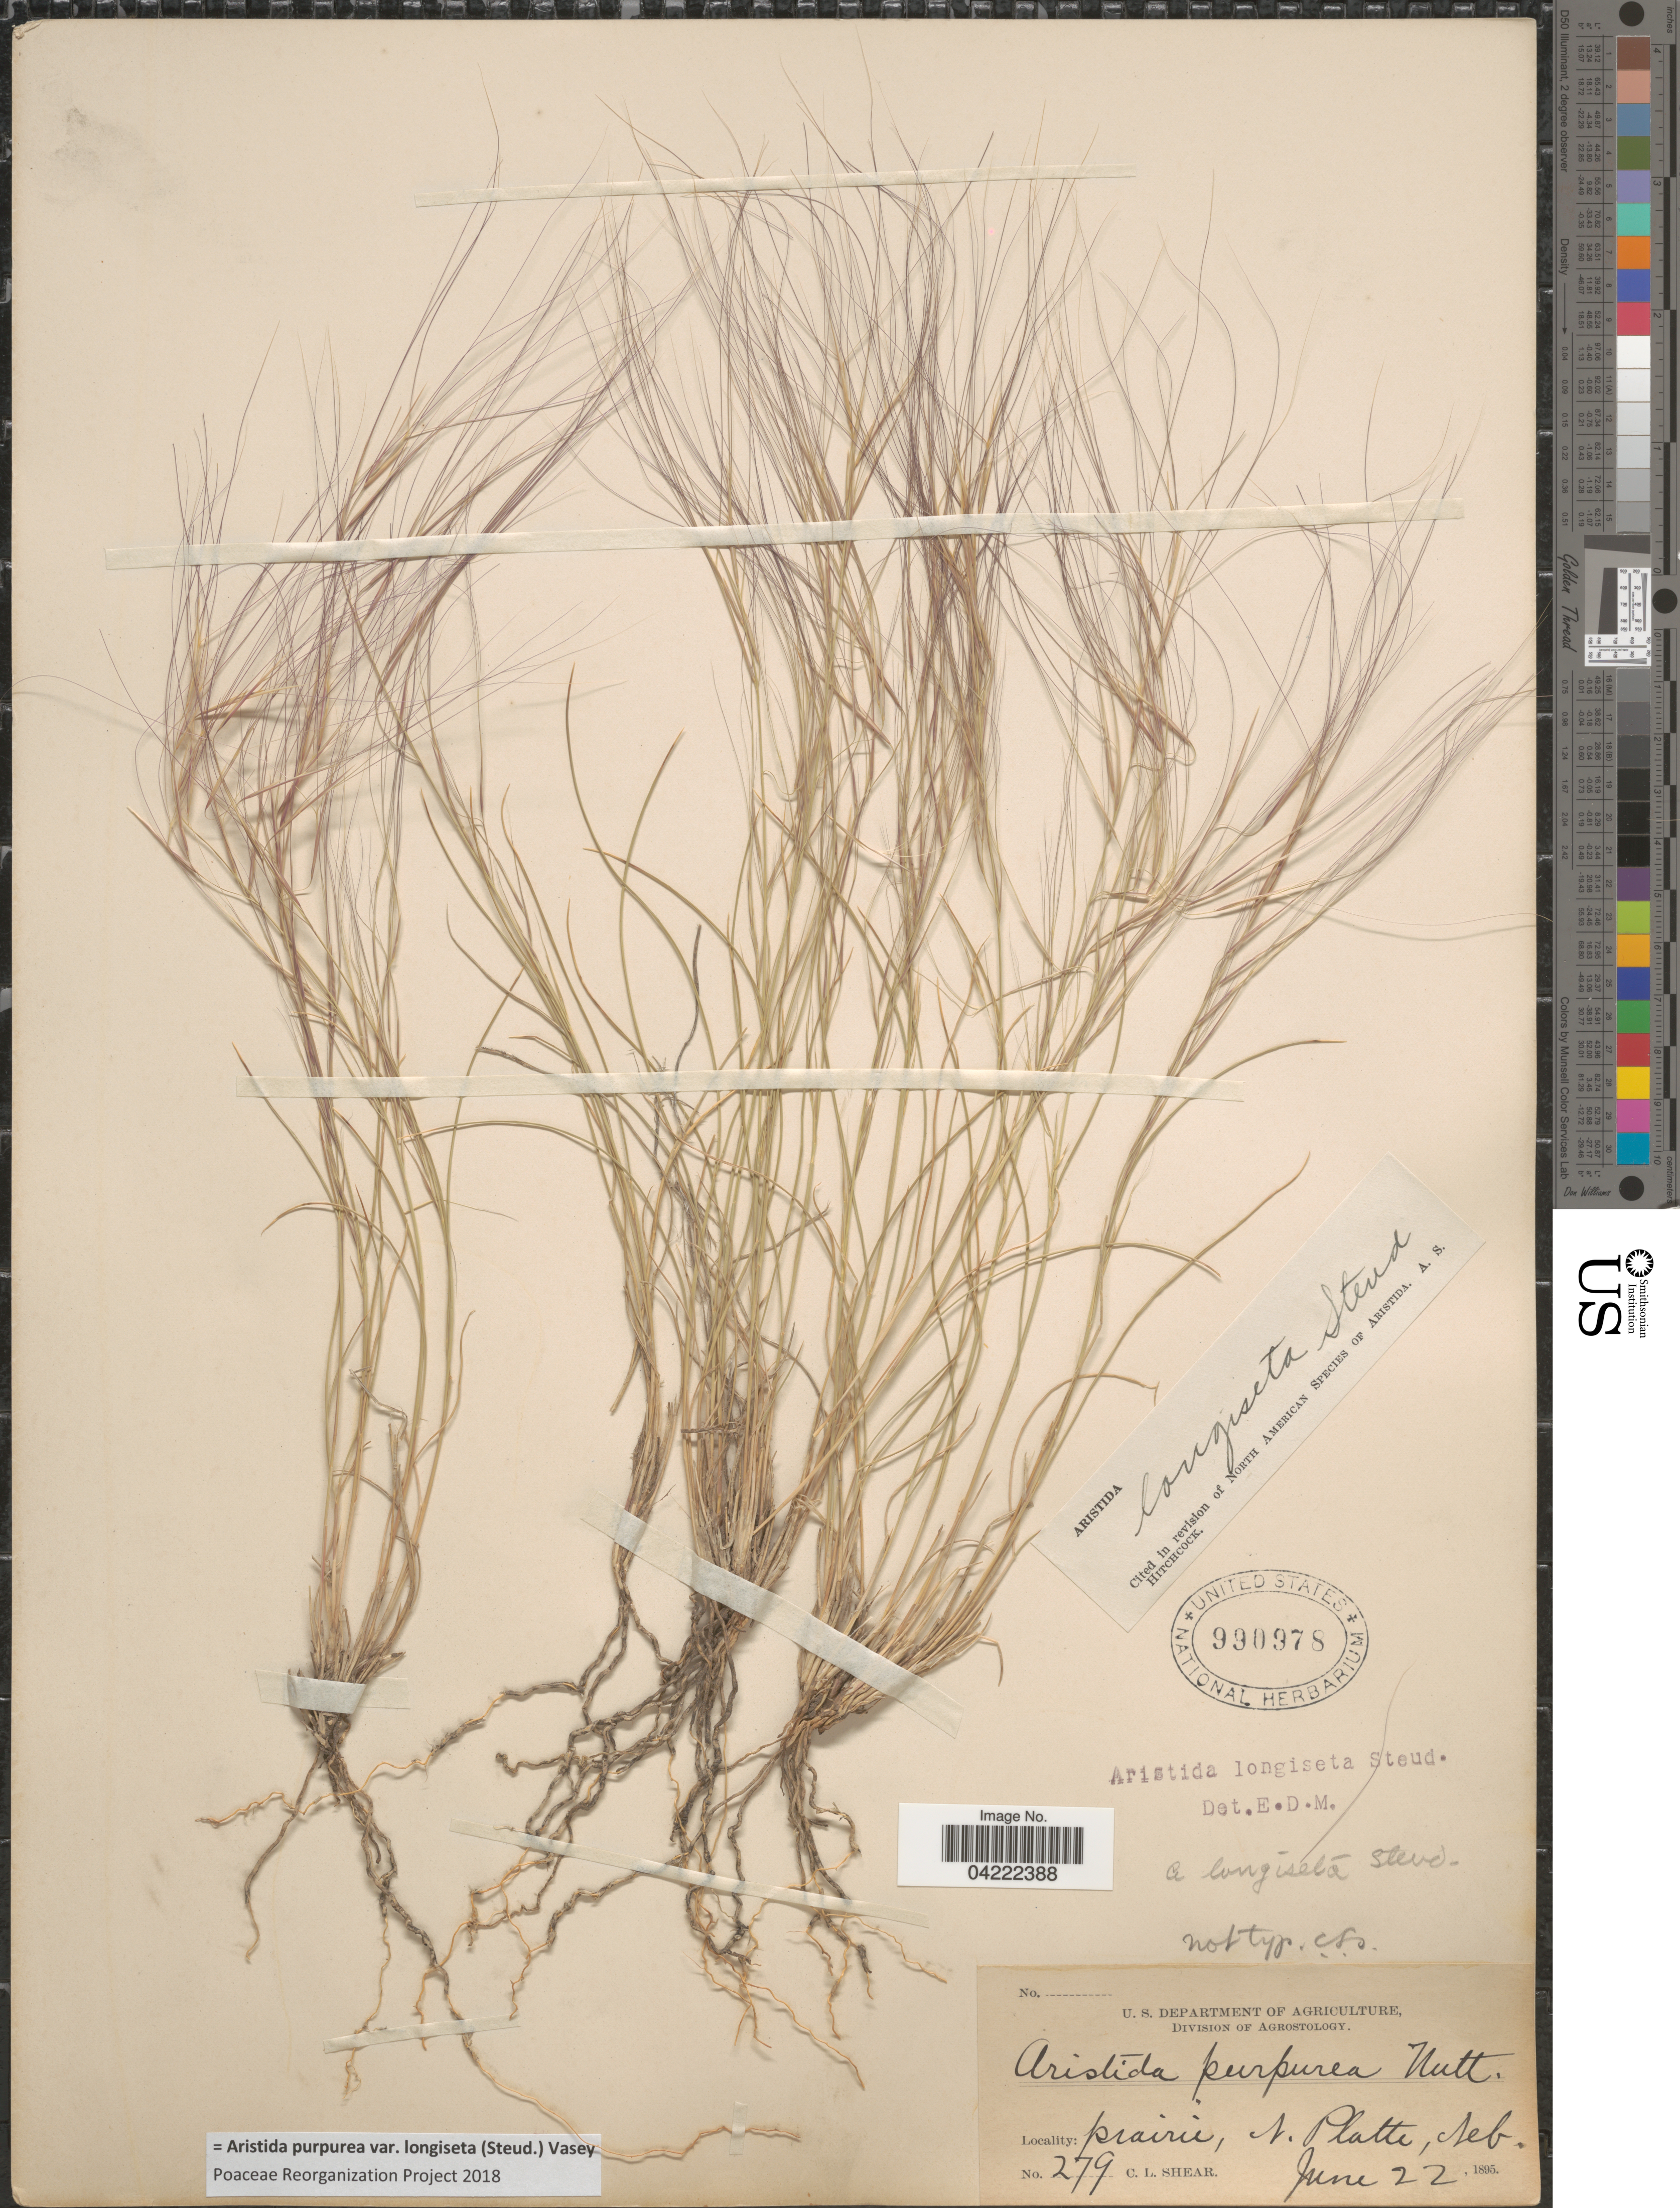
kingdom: Plantae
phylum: Tracheophyta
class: Liliopsida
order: Poales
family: Poaceae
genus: Aristida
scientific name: Aristida purpurea var. longiseta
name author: (Steud.) Vasey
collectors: C. L. Shear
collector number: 279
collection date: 1895-06-22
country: United States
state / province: Nebraska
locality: Prairie, N. Platte.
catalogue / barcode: US 990978